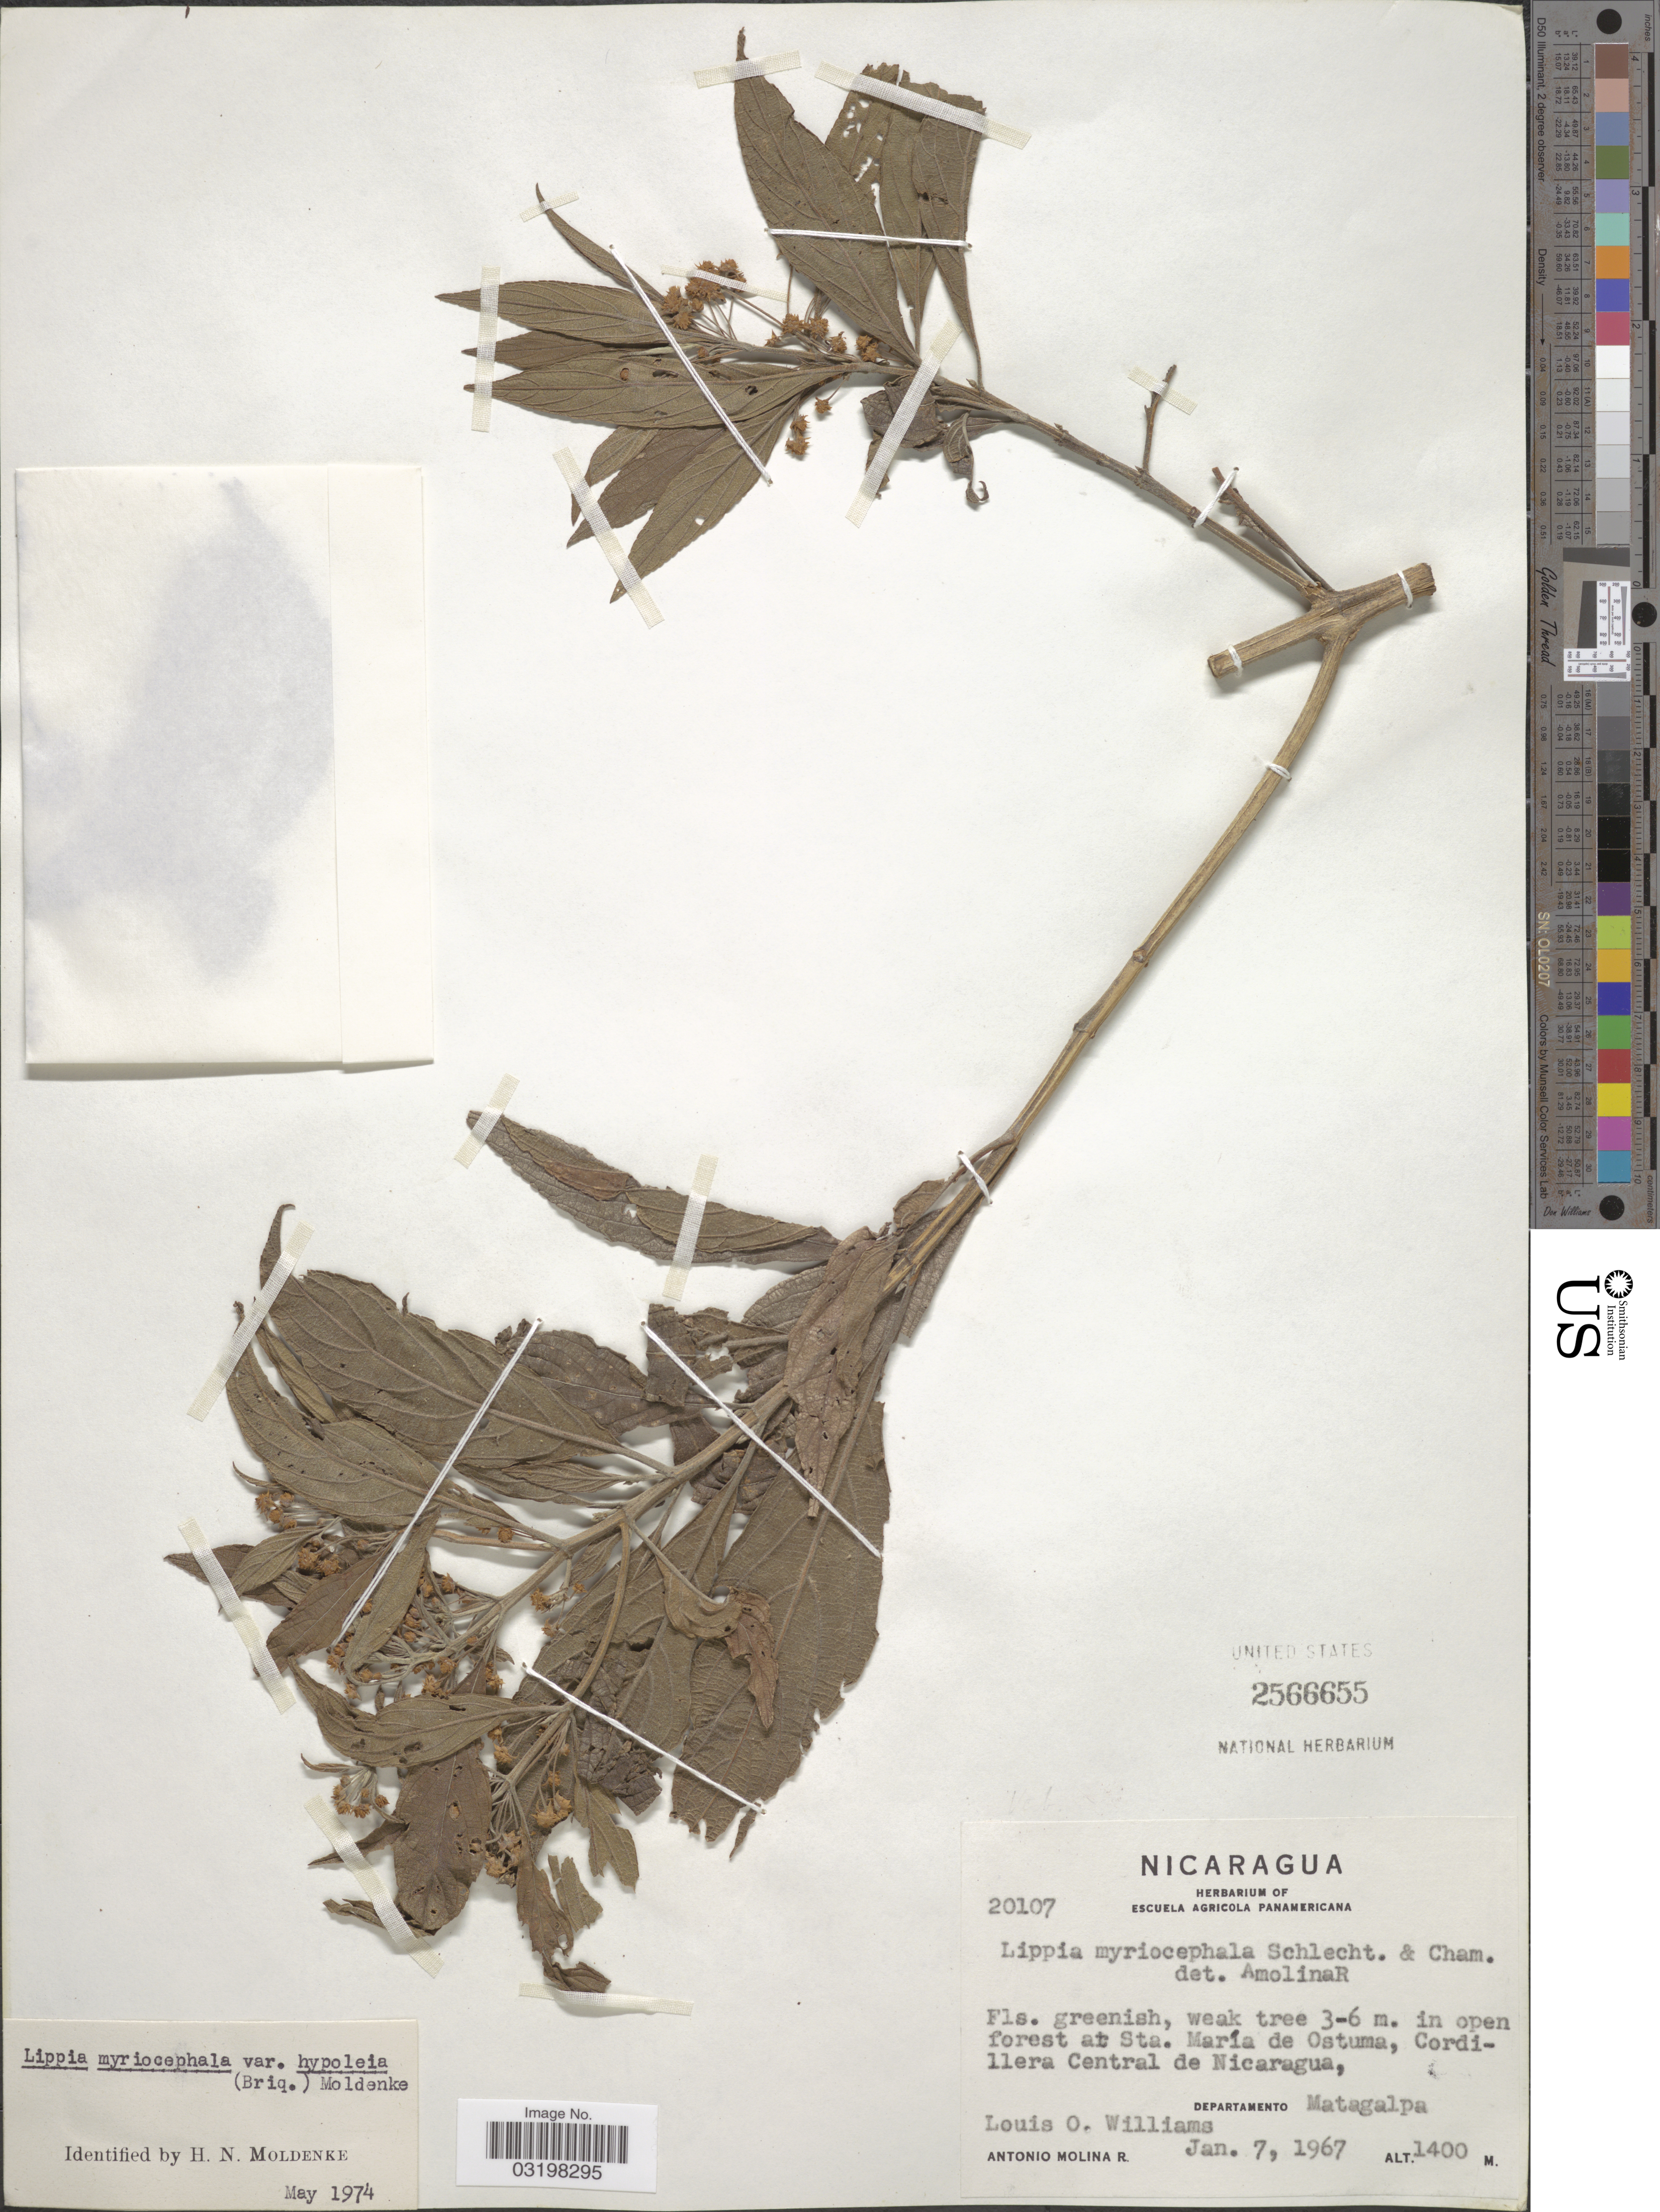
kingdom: Plantae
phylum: Tracheophyta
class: Magnoliopsida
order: Lamiales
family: Verbenaceae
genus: Lippia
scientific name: Lippia myriocephala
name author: Schltdl. & Cham.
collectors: L. O. Williams & A. Molina R.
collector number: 20107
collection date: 1967-01-07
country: Nicaragua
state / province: Matagalpa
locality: In open forest at Sta. María de Ostuma, Cordillera Central de Nicaragua. Departamento Matagalpa.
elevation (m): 1400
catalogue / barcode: US 2566655